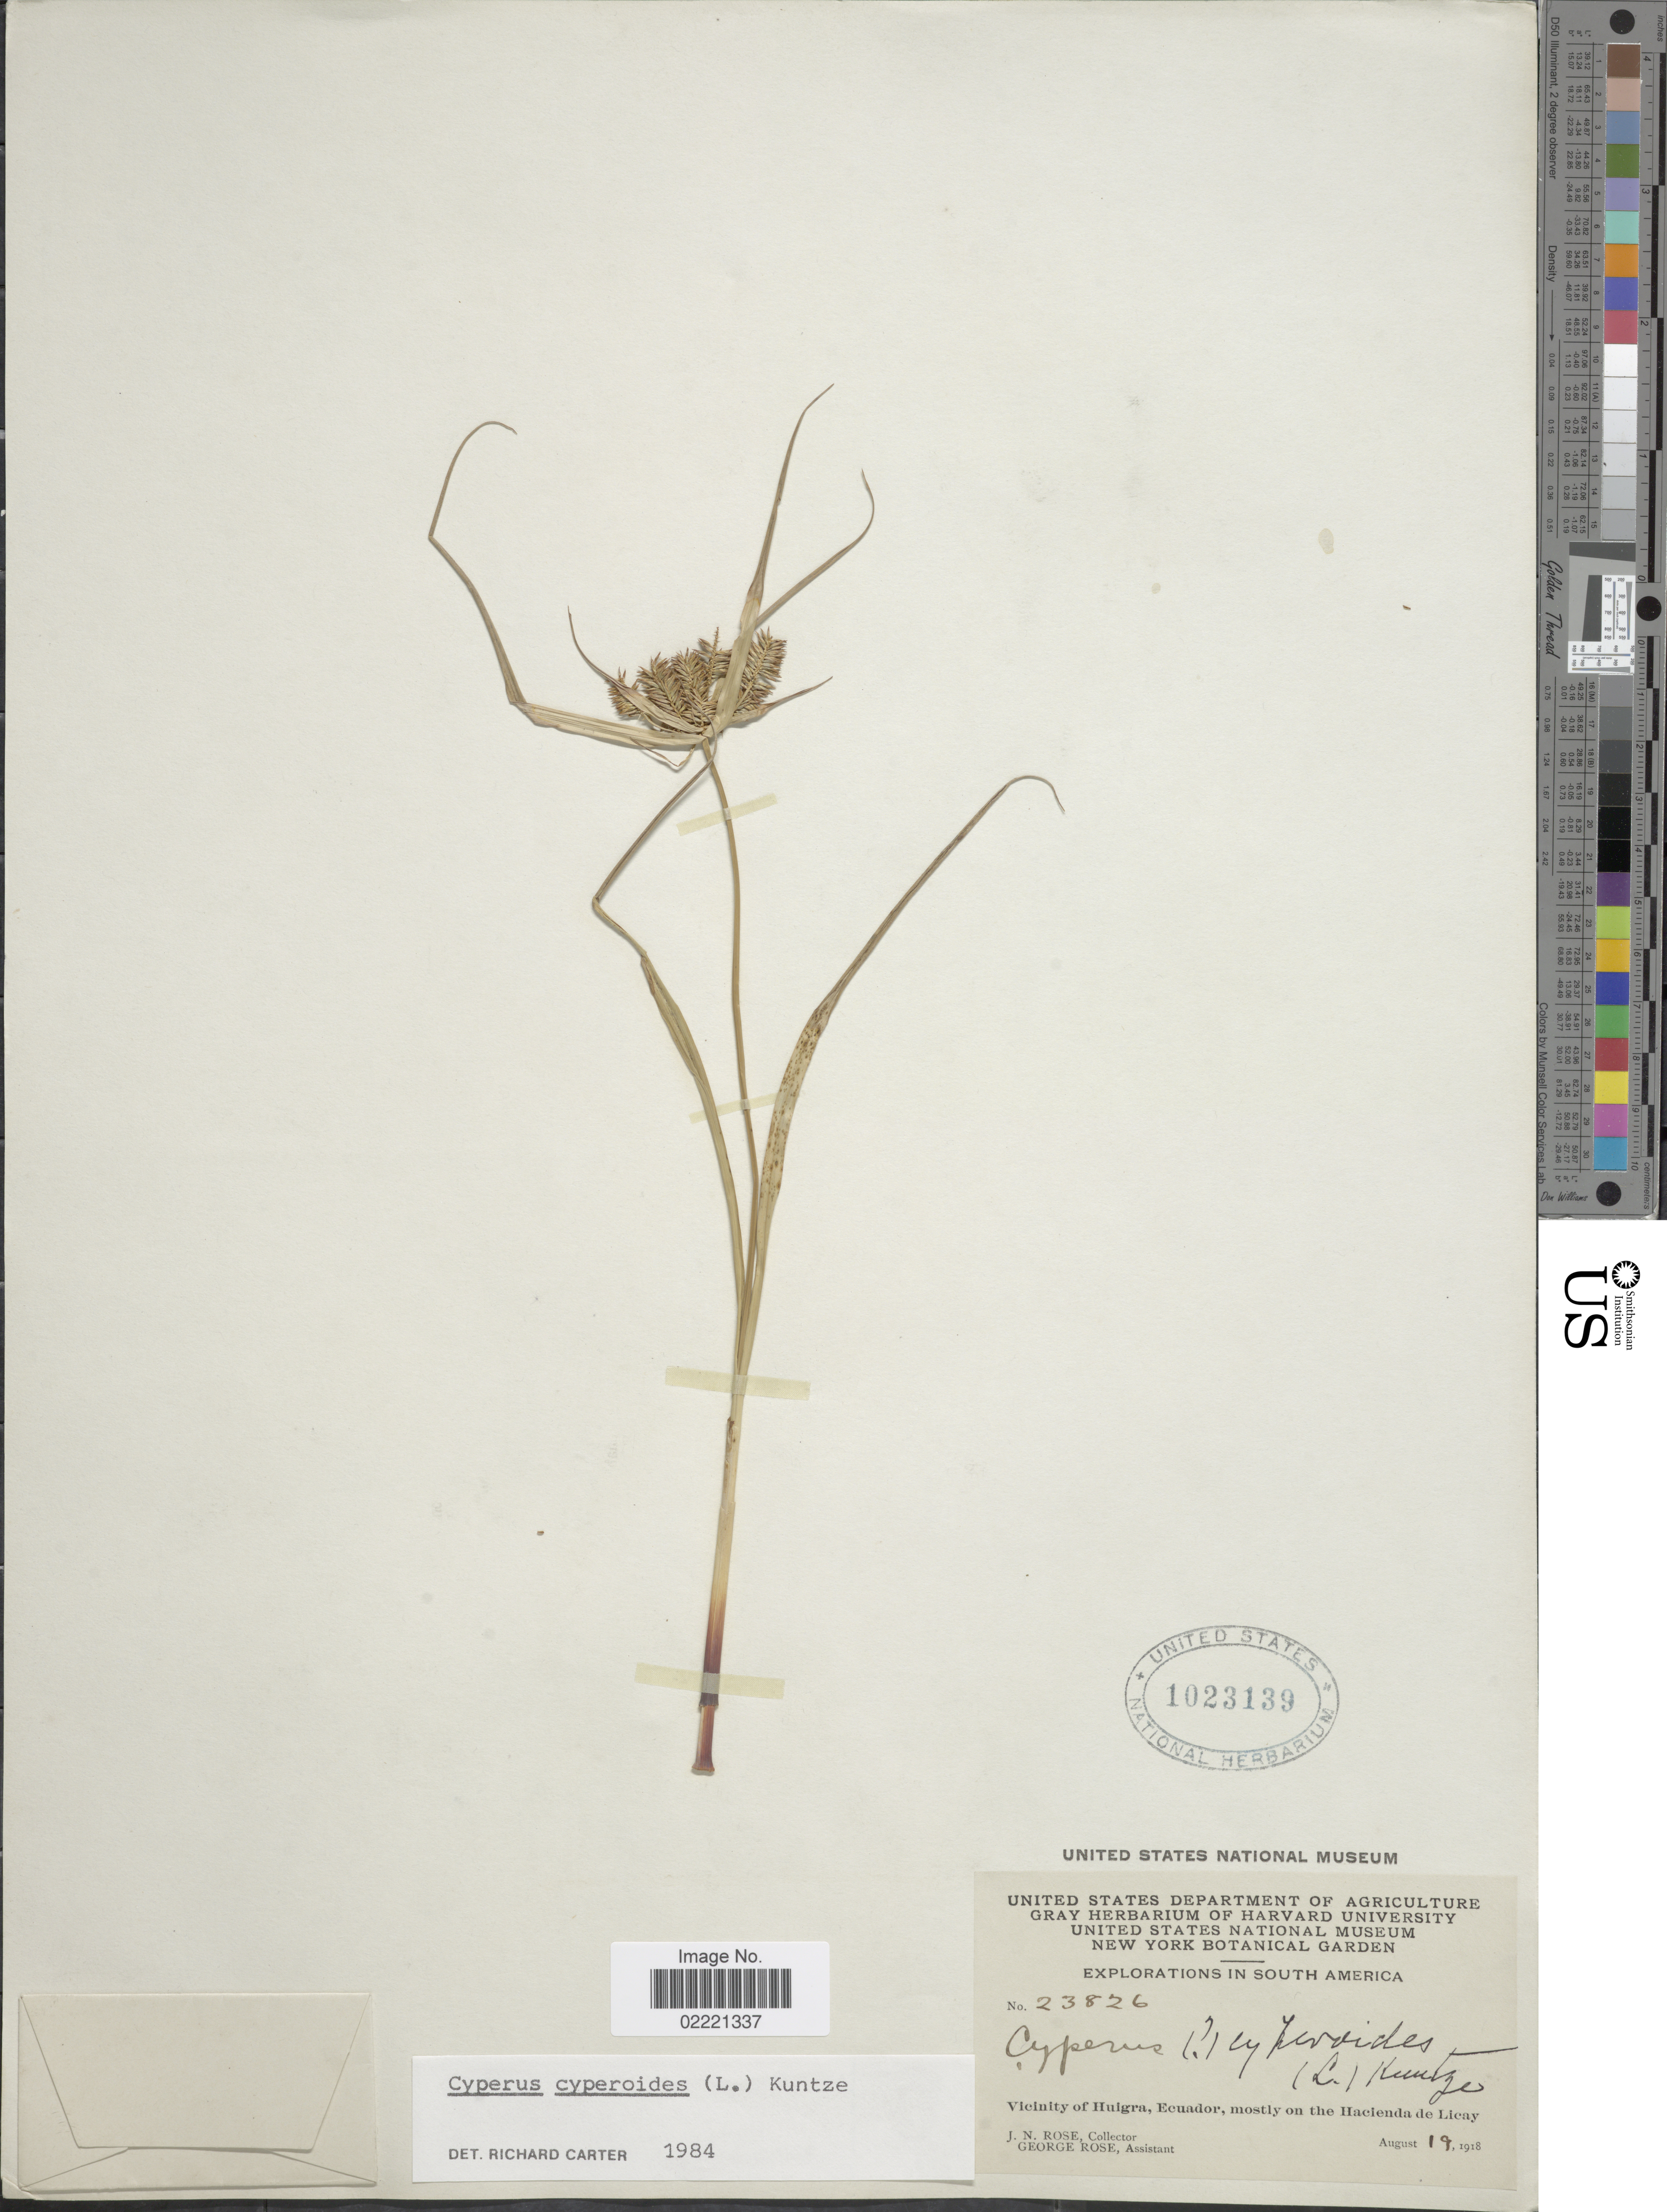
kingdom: Plantae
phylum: Tracheophyta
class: Liliopsida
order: Poales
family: Cyperaceae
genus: Cyperus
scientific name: Cyperus cyperoides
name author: (L.) Kuntze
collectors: J. N. Rose & G. Rose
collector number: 23826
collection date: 1918-08-19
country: Ecuador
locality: Vicinity of Huigra, mostly on the Hacienda de Licay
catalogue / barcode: US 1023139